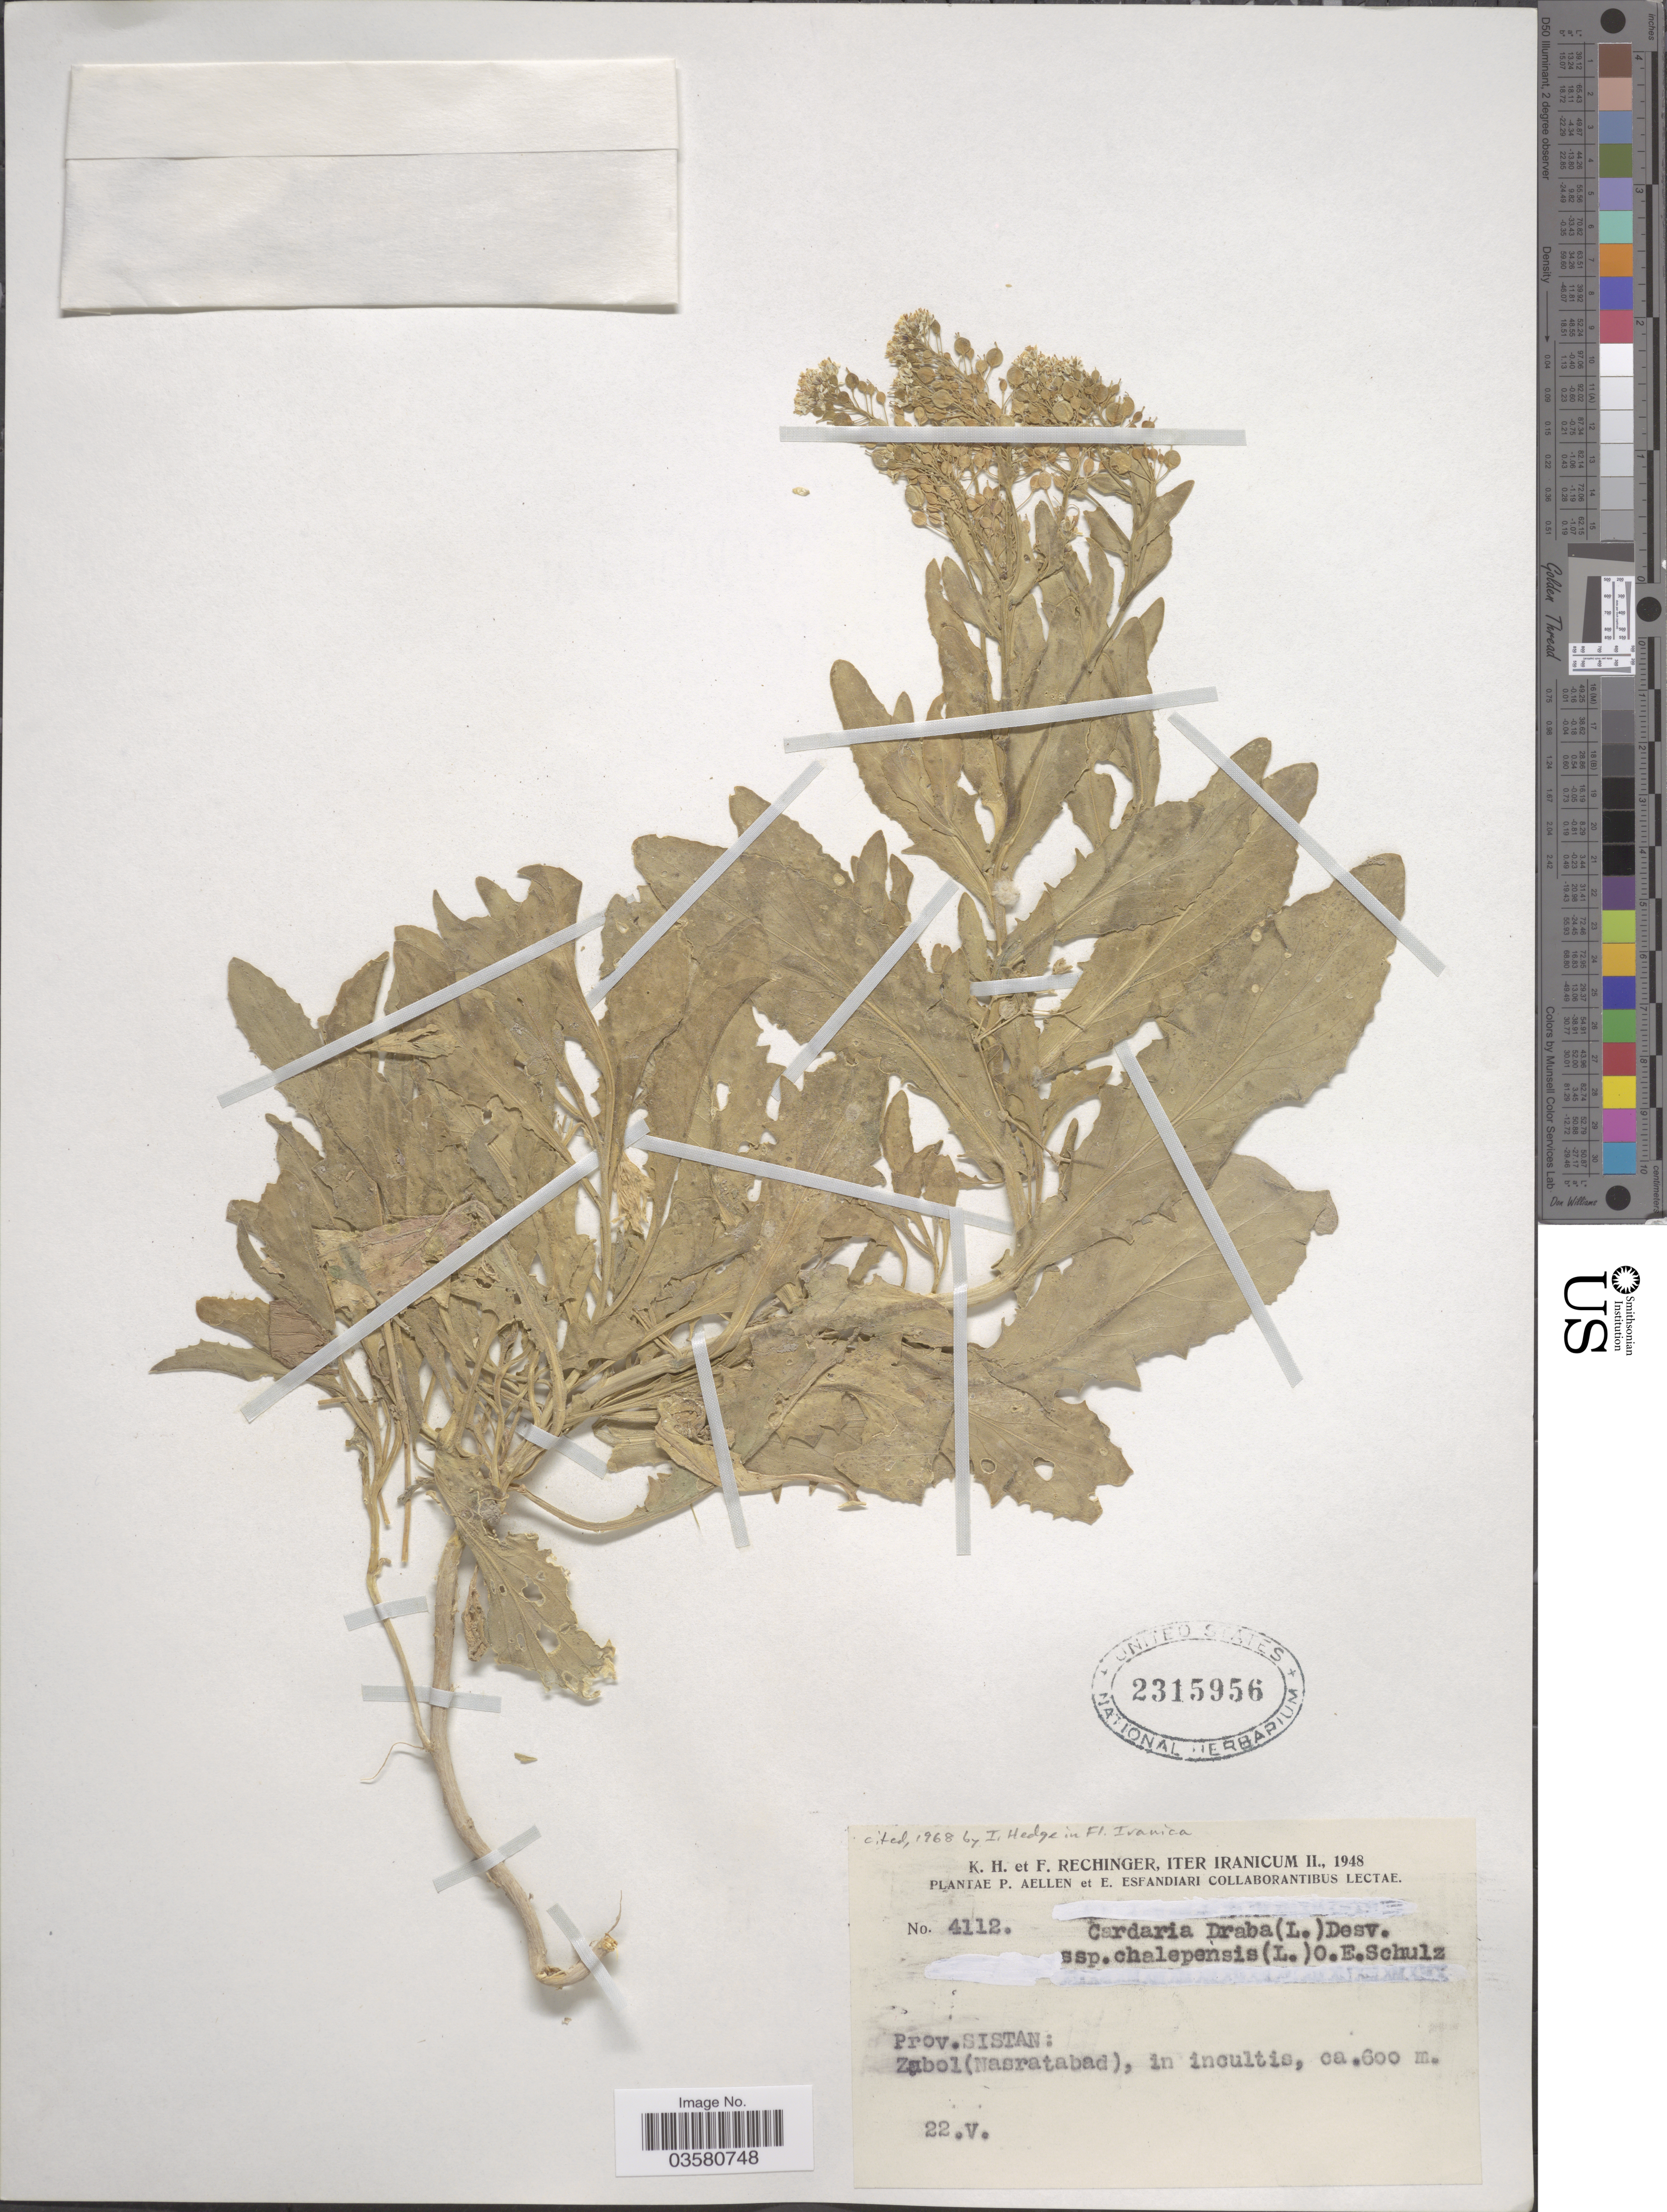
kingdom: Plantae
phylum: Tracheophyta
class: Magnoliopsida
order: Brassicales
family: Brassicaceae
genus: Lepidium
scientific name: Lepidium chalepense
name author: L.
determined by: Strong, M. T., (US), Smithsonian Institution - National Museum of Natural History (UNITED STATES)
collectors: K. H. Rechinger, F. Rechinger, P. Aellen & E. Esfandiari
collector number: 4112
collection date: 1948-05-22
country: Iran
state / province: Sistan and Baluchistan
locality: Prov. Sistan: Zabol (Nasratabad), in incultis.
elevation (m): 600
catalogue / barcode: US 2315956